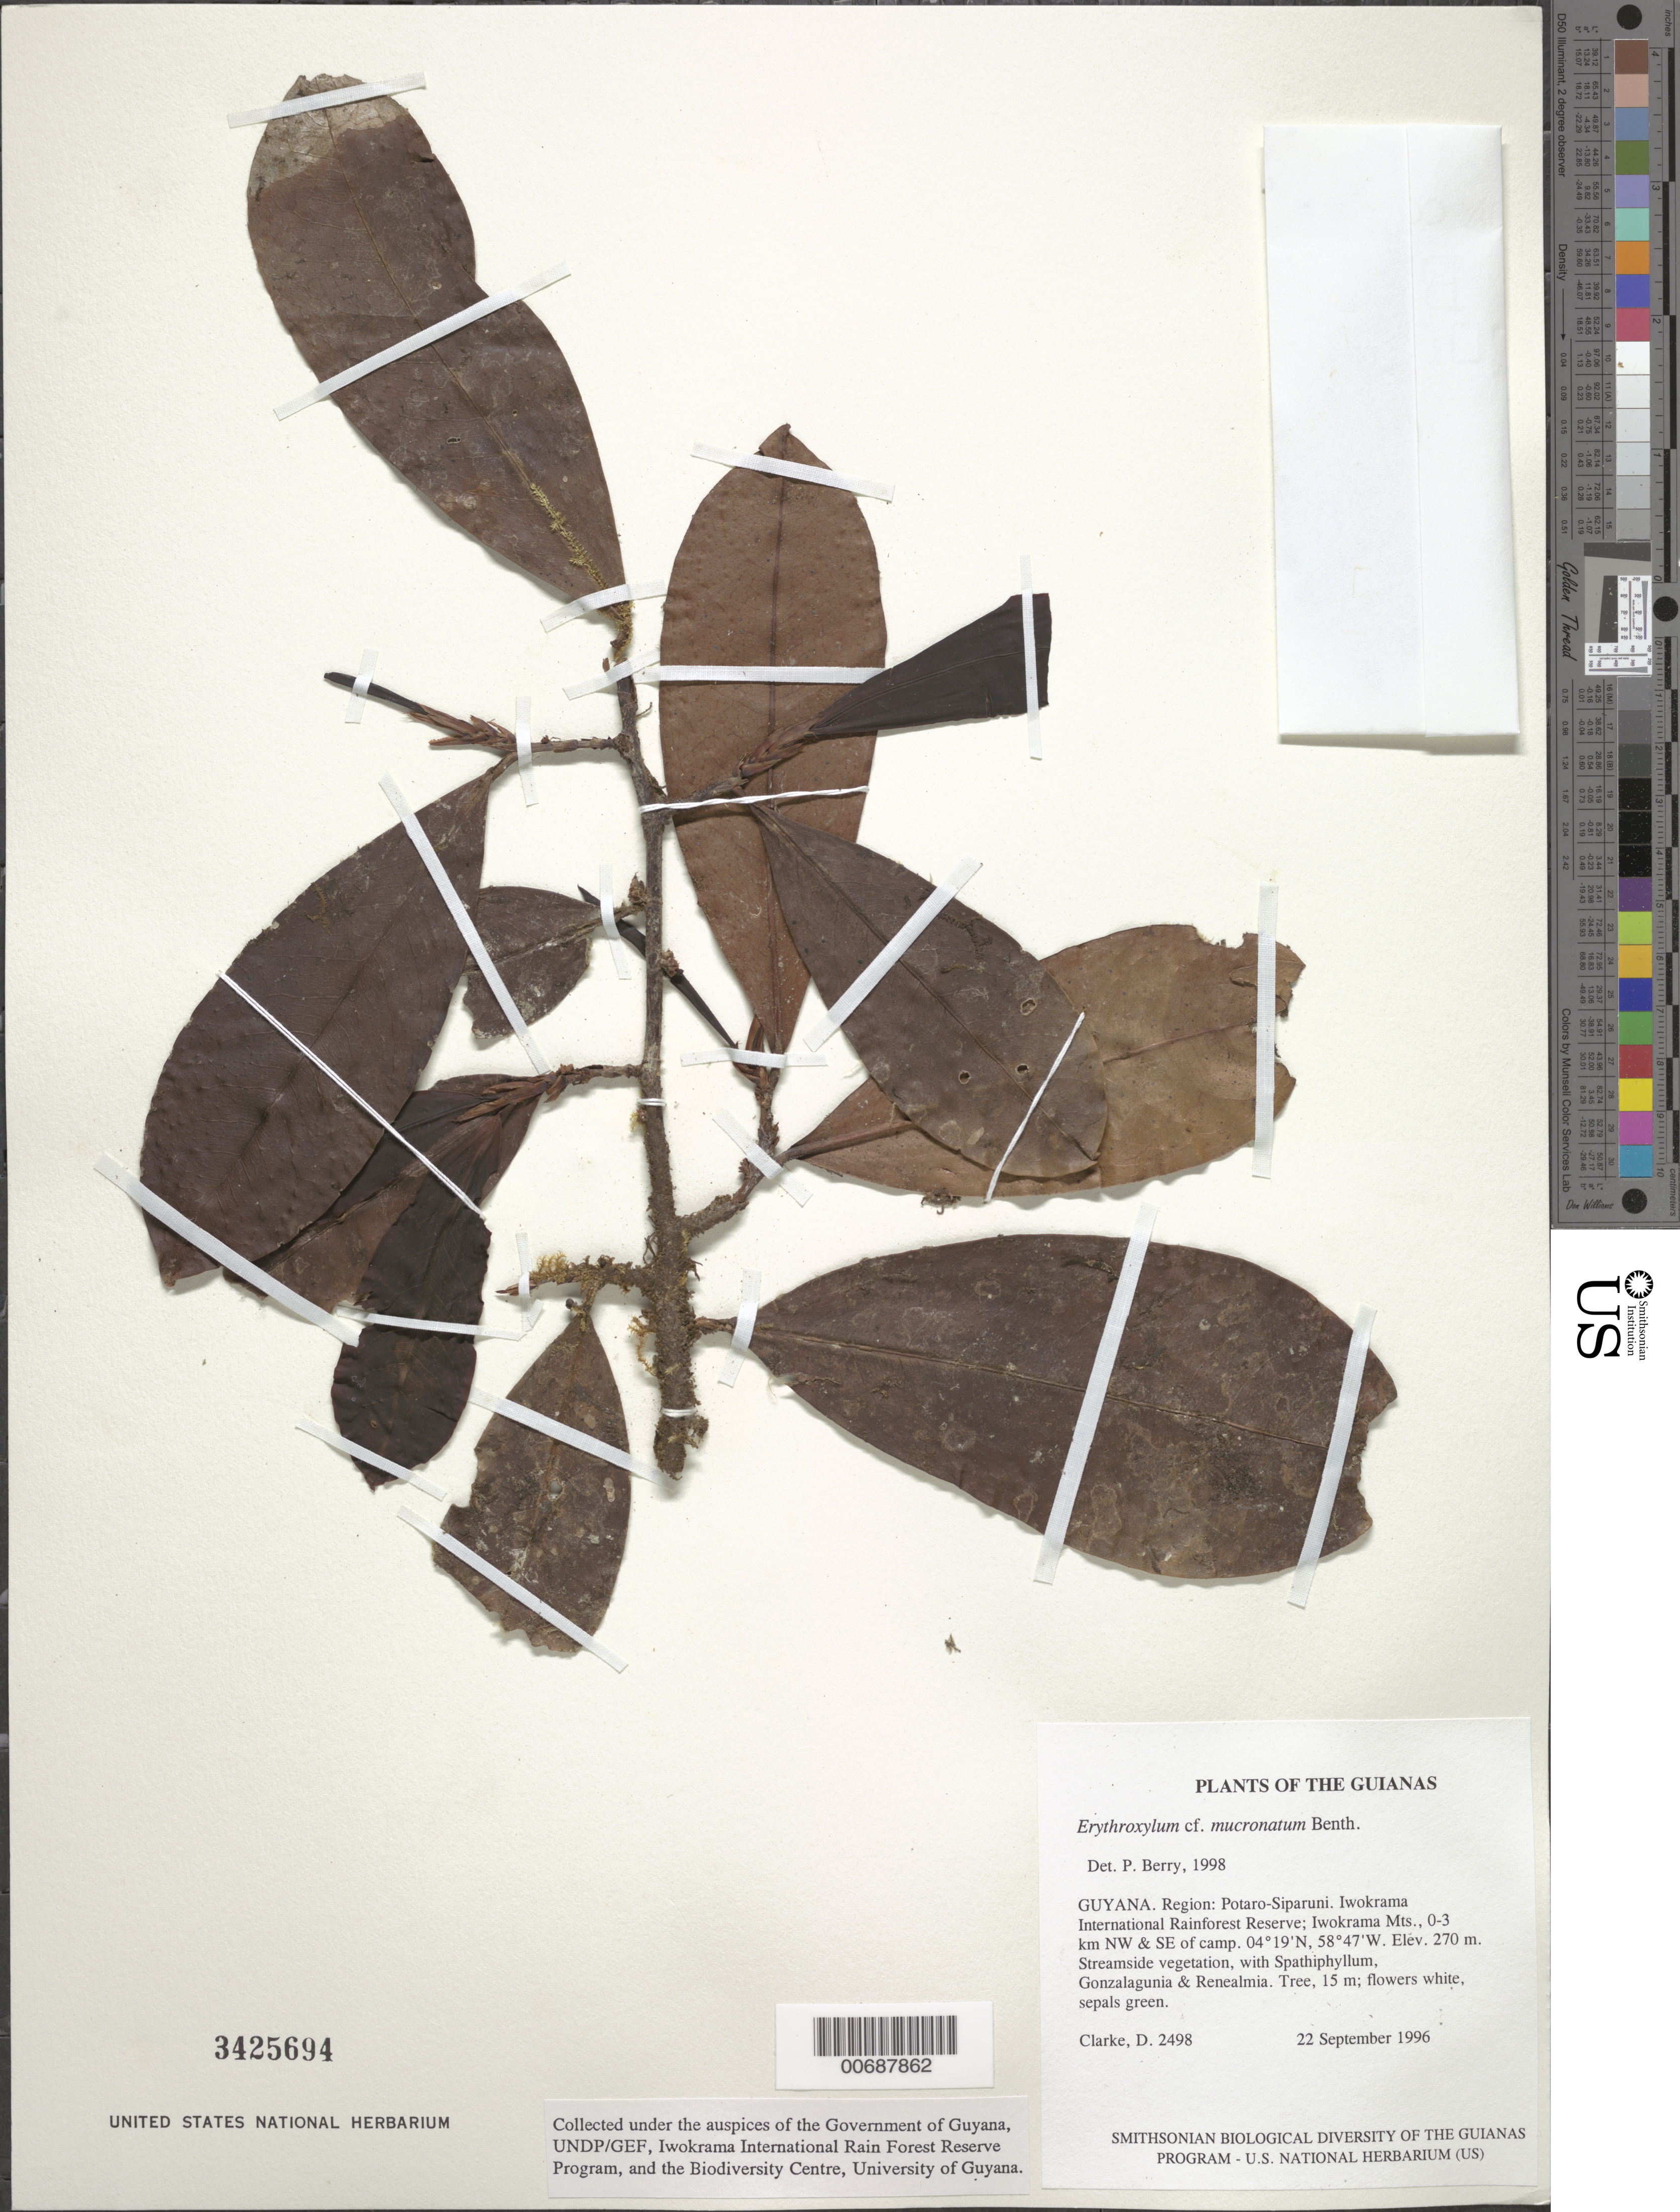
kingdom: Plantae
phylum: Tracheophyta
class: Magnoliopsida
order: Malpighiales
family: Erythroxylaceae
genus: Erythroxylum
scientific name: Erythroxylum mucronatum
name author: Benth.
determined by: Berry, P. E., (WIS), University of Wisconsin - Madison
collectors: H. D. Clarke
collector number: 2498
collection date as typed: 22 September 1996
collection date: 1996-09-22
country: Guyana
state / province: Potaro-Siparuni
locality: Iwokrama International Rainforest Reserve; Iwokrama Mts., 0-3 km NW & SE of camp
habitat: Streamside vegetation, with Spathiphyllum, Gonzalagunia & Renealmia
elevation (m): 270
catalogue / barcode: US 3425694